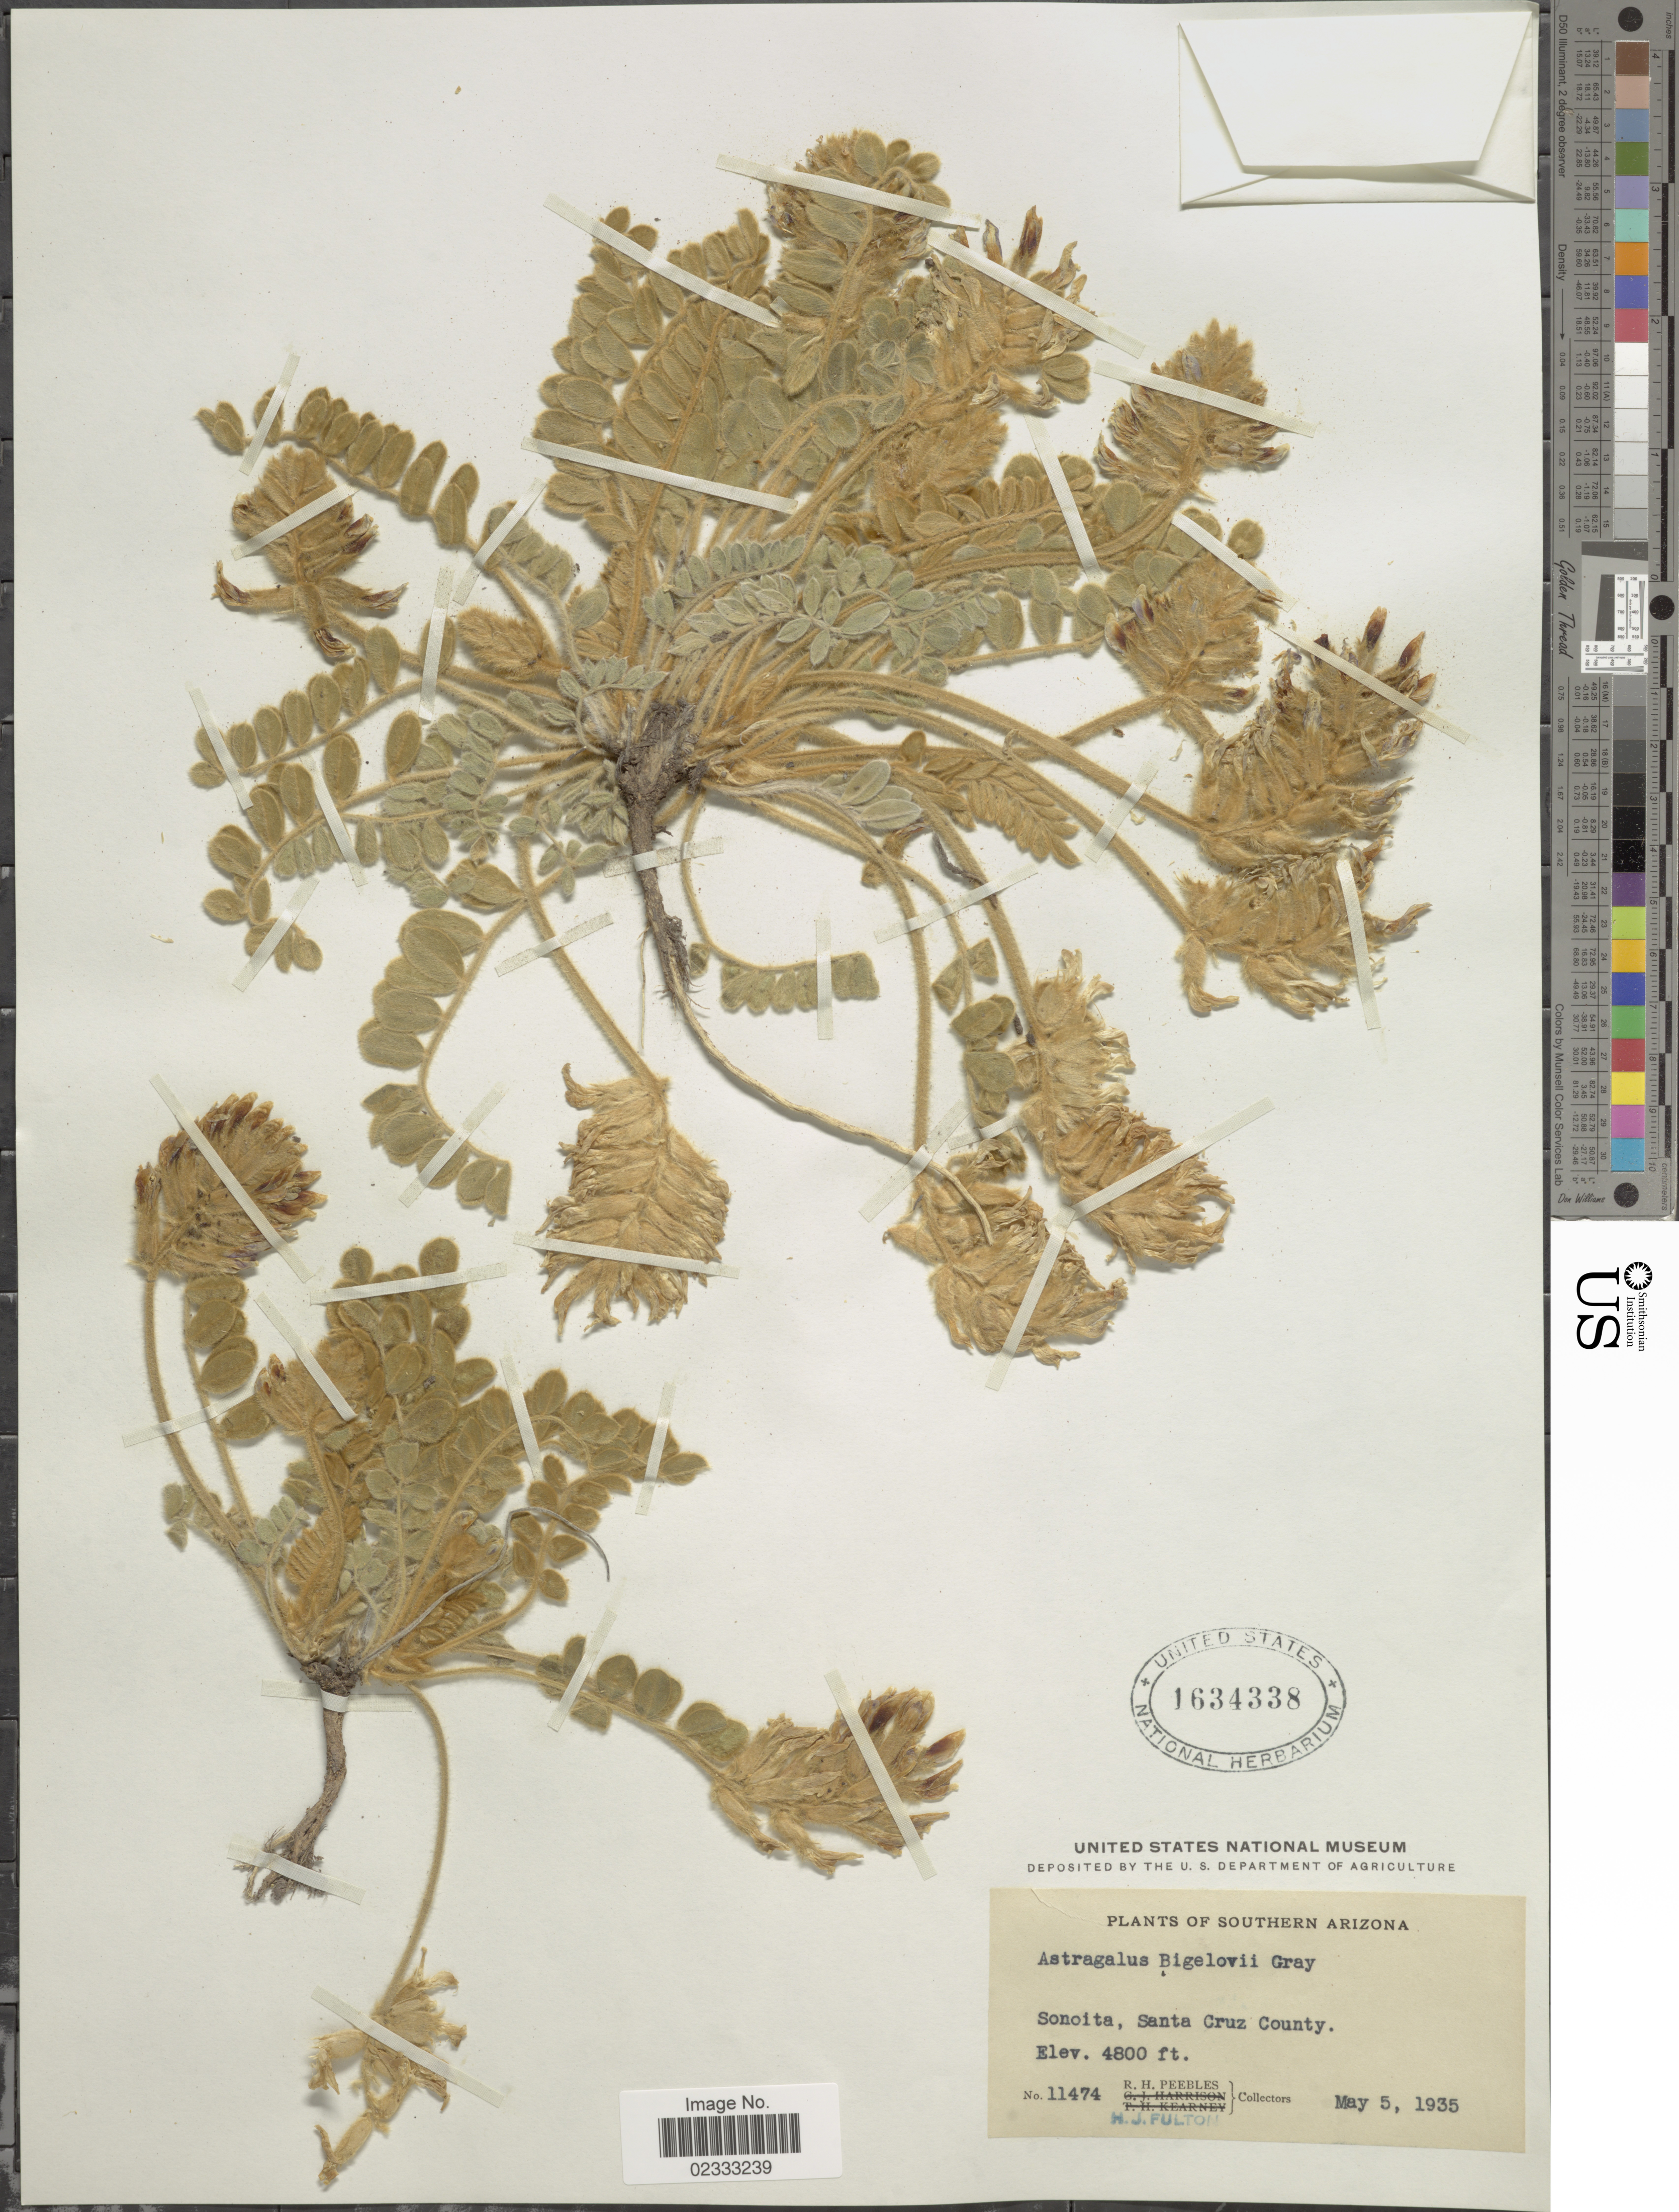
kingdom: Plantae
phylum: Tracheophyta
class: Magnoliopsida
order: Fabales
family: Fabaceae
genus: Astragalus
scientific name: Astragalus mollissimus var. bigelovii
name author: (A. Gray) Barneby ex B.L. Turner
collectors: R. H. Peebles & H. Fulton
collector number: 11474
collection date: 1935-05-05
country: United States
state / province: Arizona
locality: Southern Arizona, Sonoita to Elgin, Santa Cruz County.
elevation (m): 1463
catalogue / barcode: US 1634338